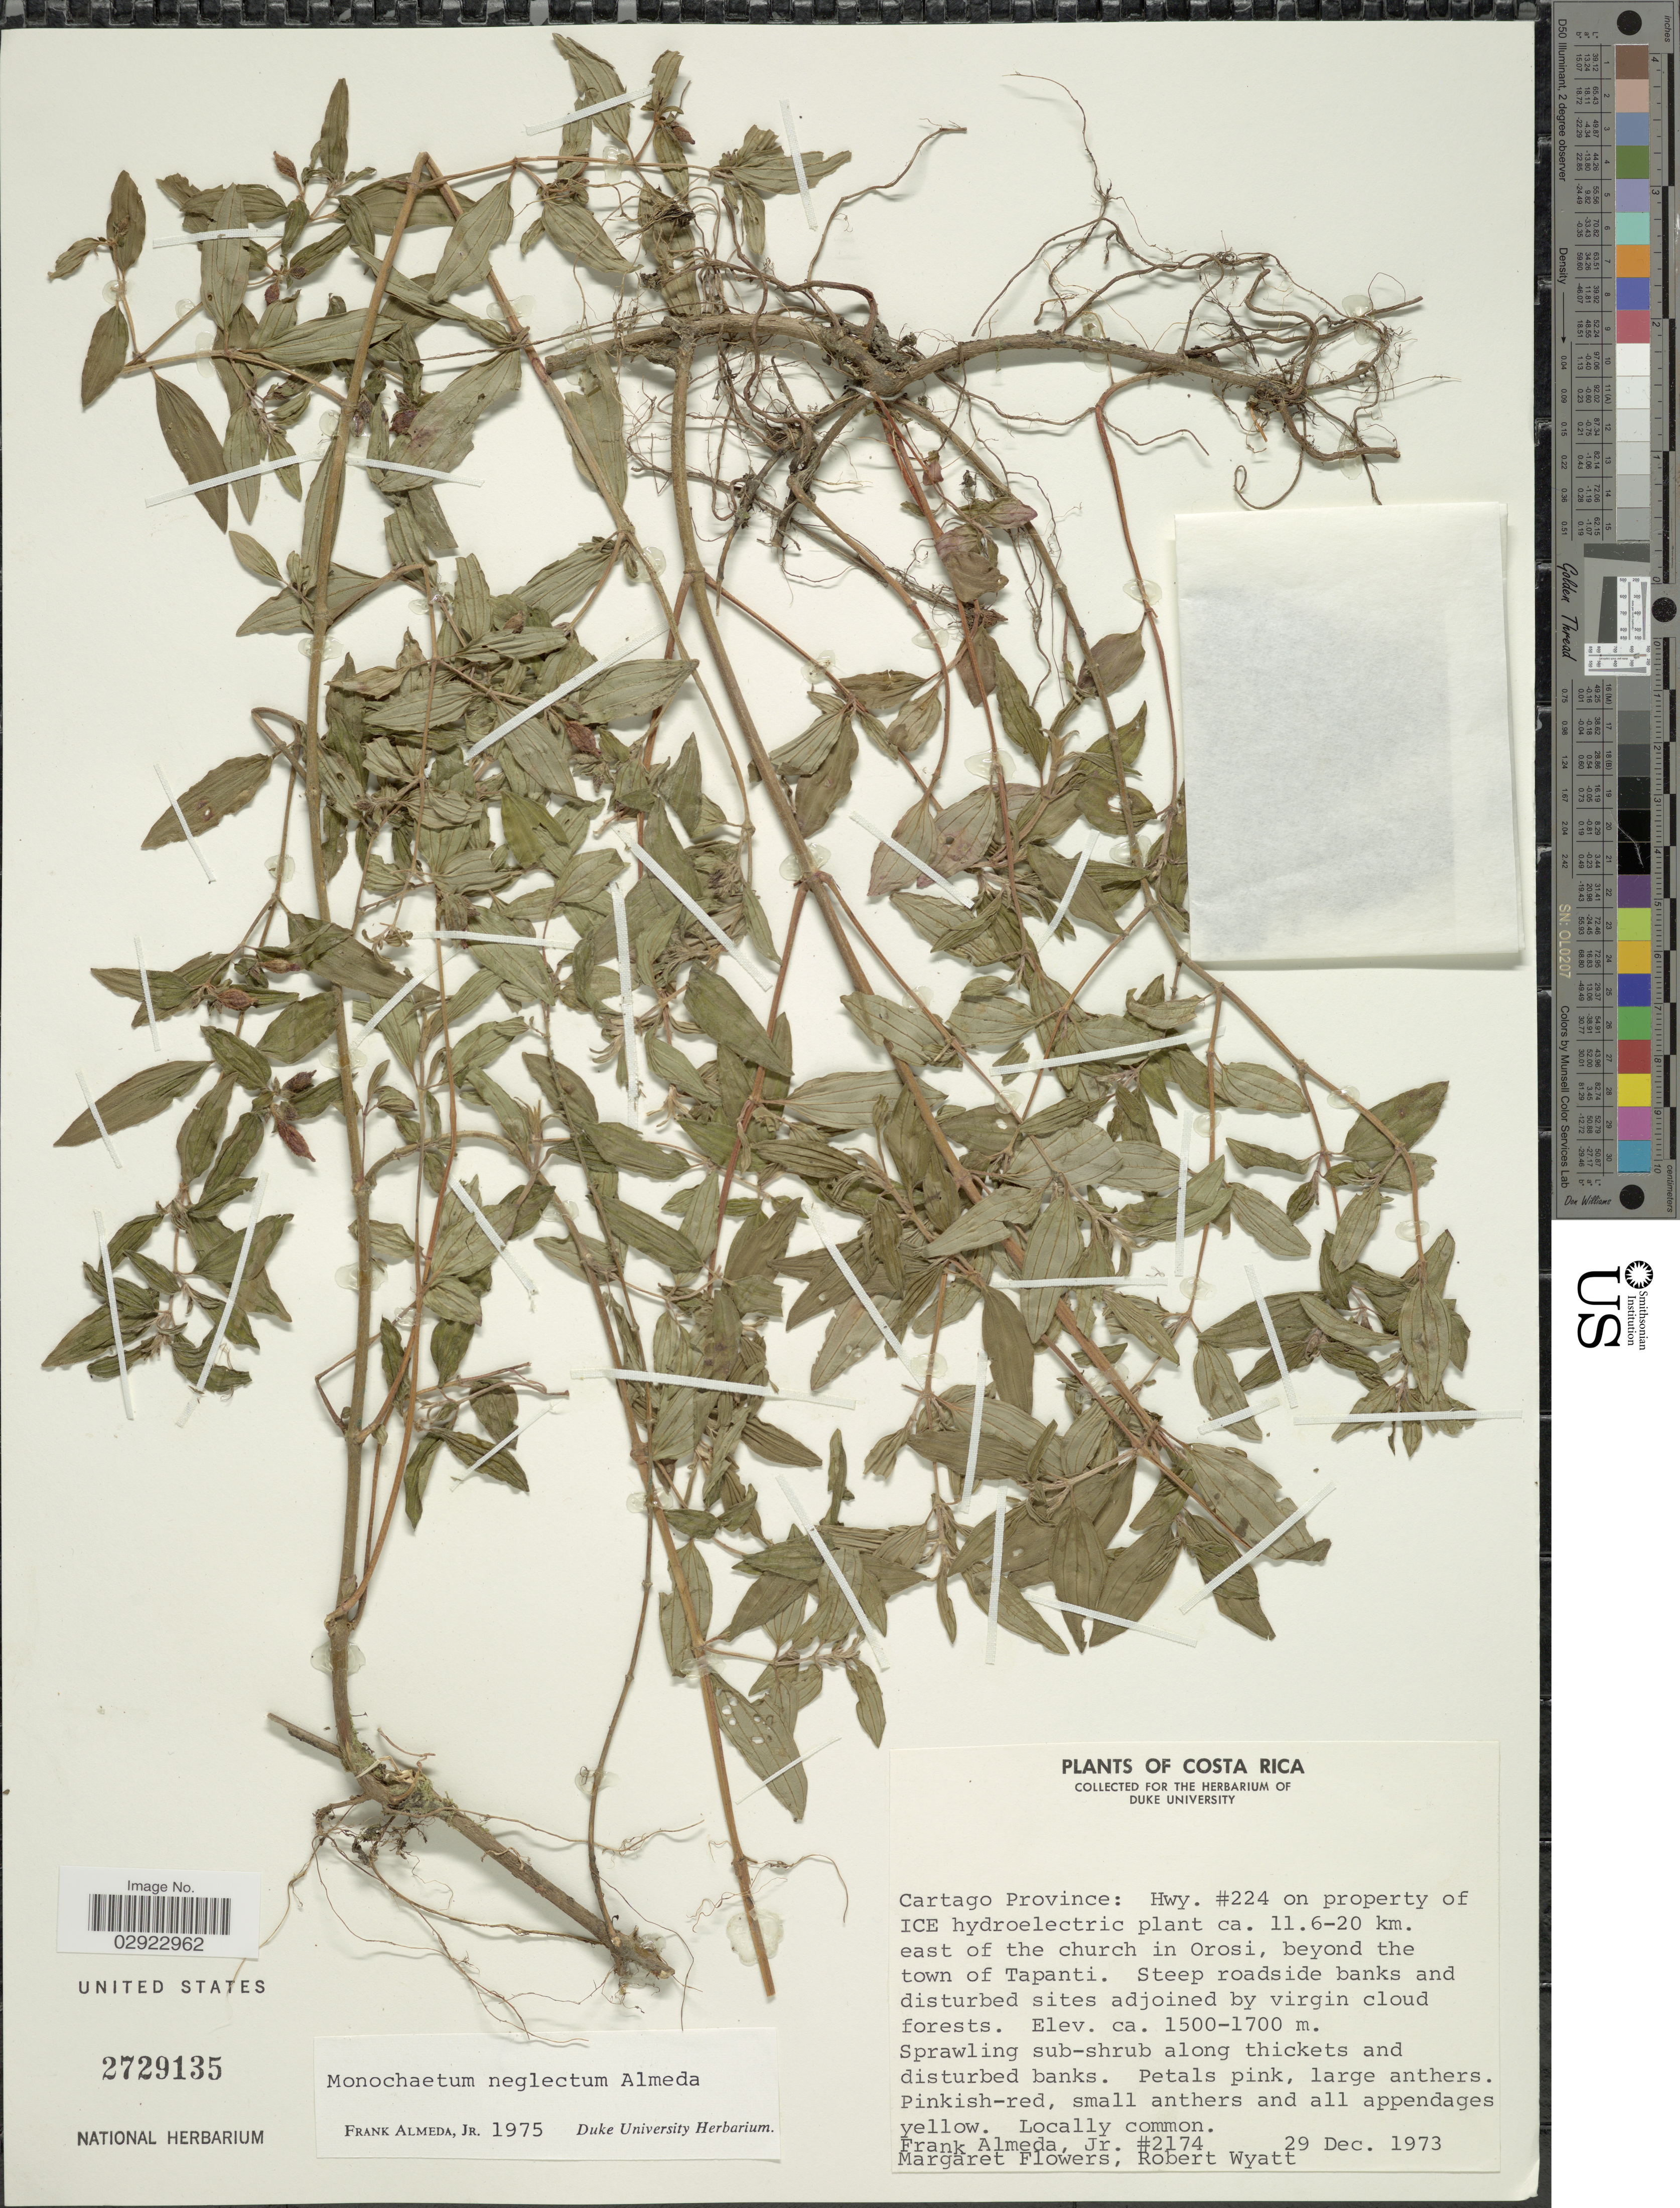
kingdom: Plantae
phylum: Tracheophyta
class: Magnoliopsida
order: Myrtales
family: Melastomataceae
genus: Monochaetum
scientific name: Monochaetum neglectum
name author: Almeda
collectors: F. Almeda, M. Flowers & R. Wyatt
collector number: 2174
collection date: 1973-12-29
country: Costa Rica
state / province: Cartago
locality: Cartago Province: Hwy. #224 on property ICE hydroelectric plant ca. 11.6-20 km. east of the church in Orosi, beyond the town of Tapanti.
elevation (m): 1500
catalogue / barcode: US 2729135